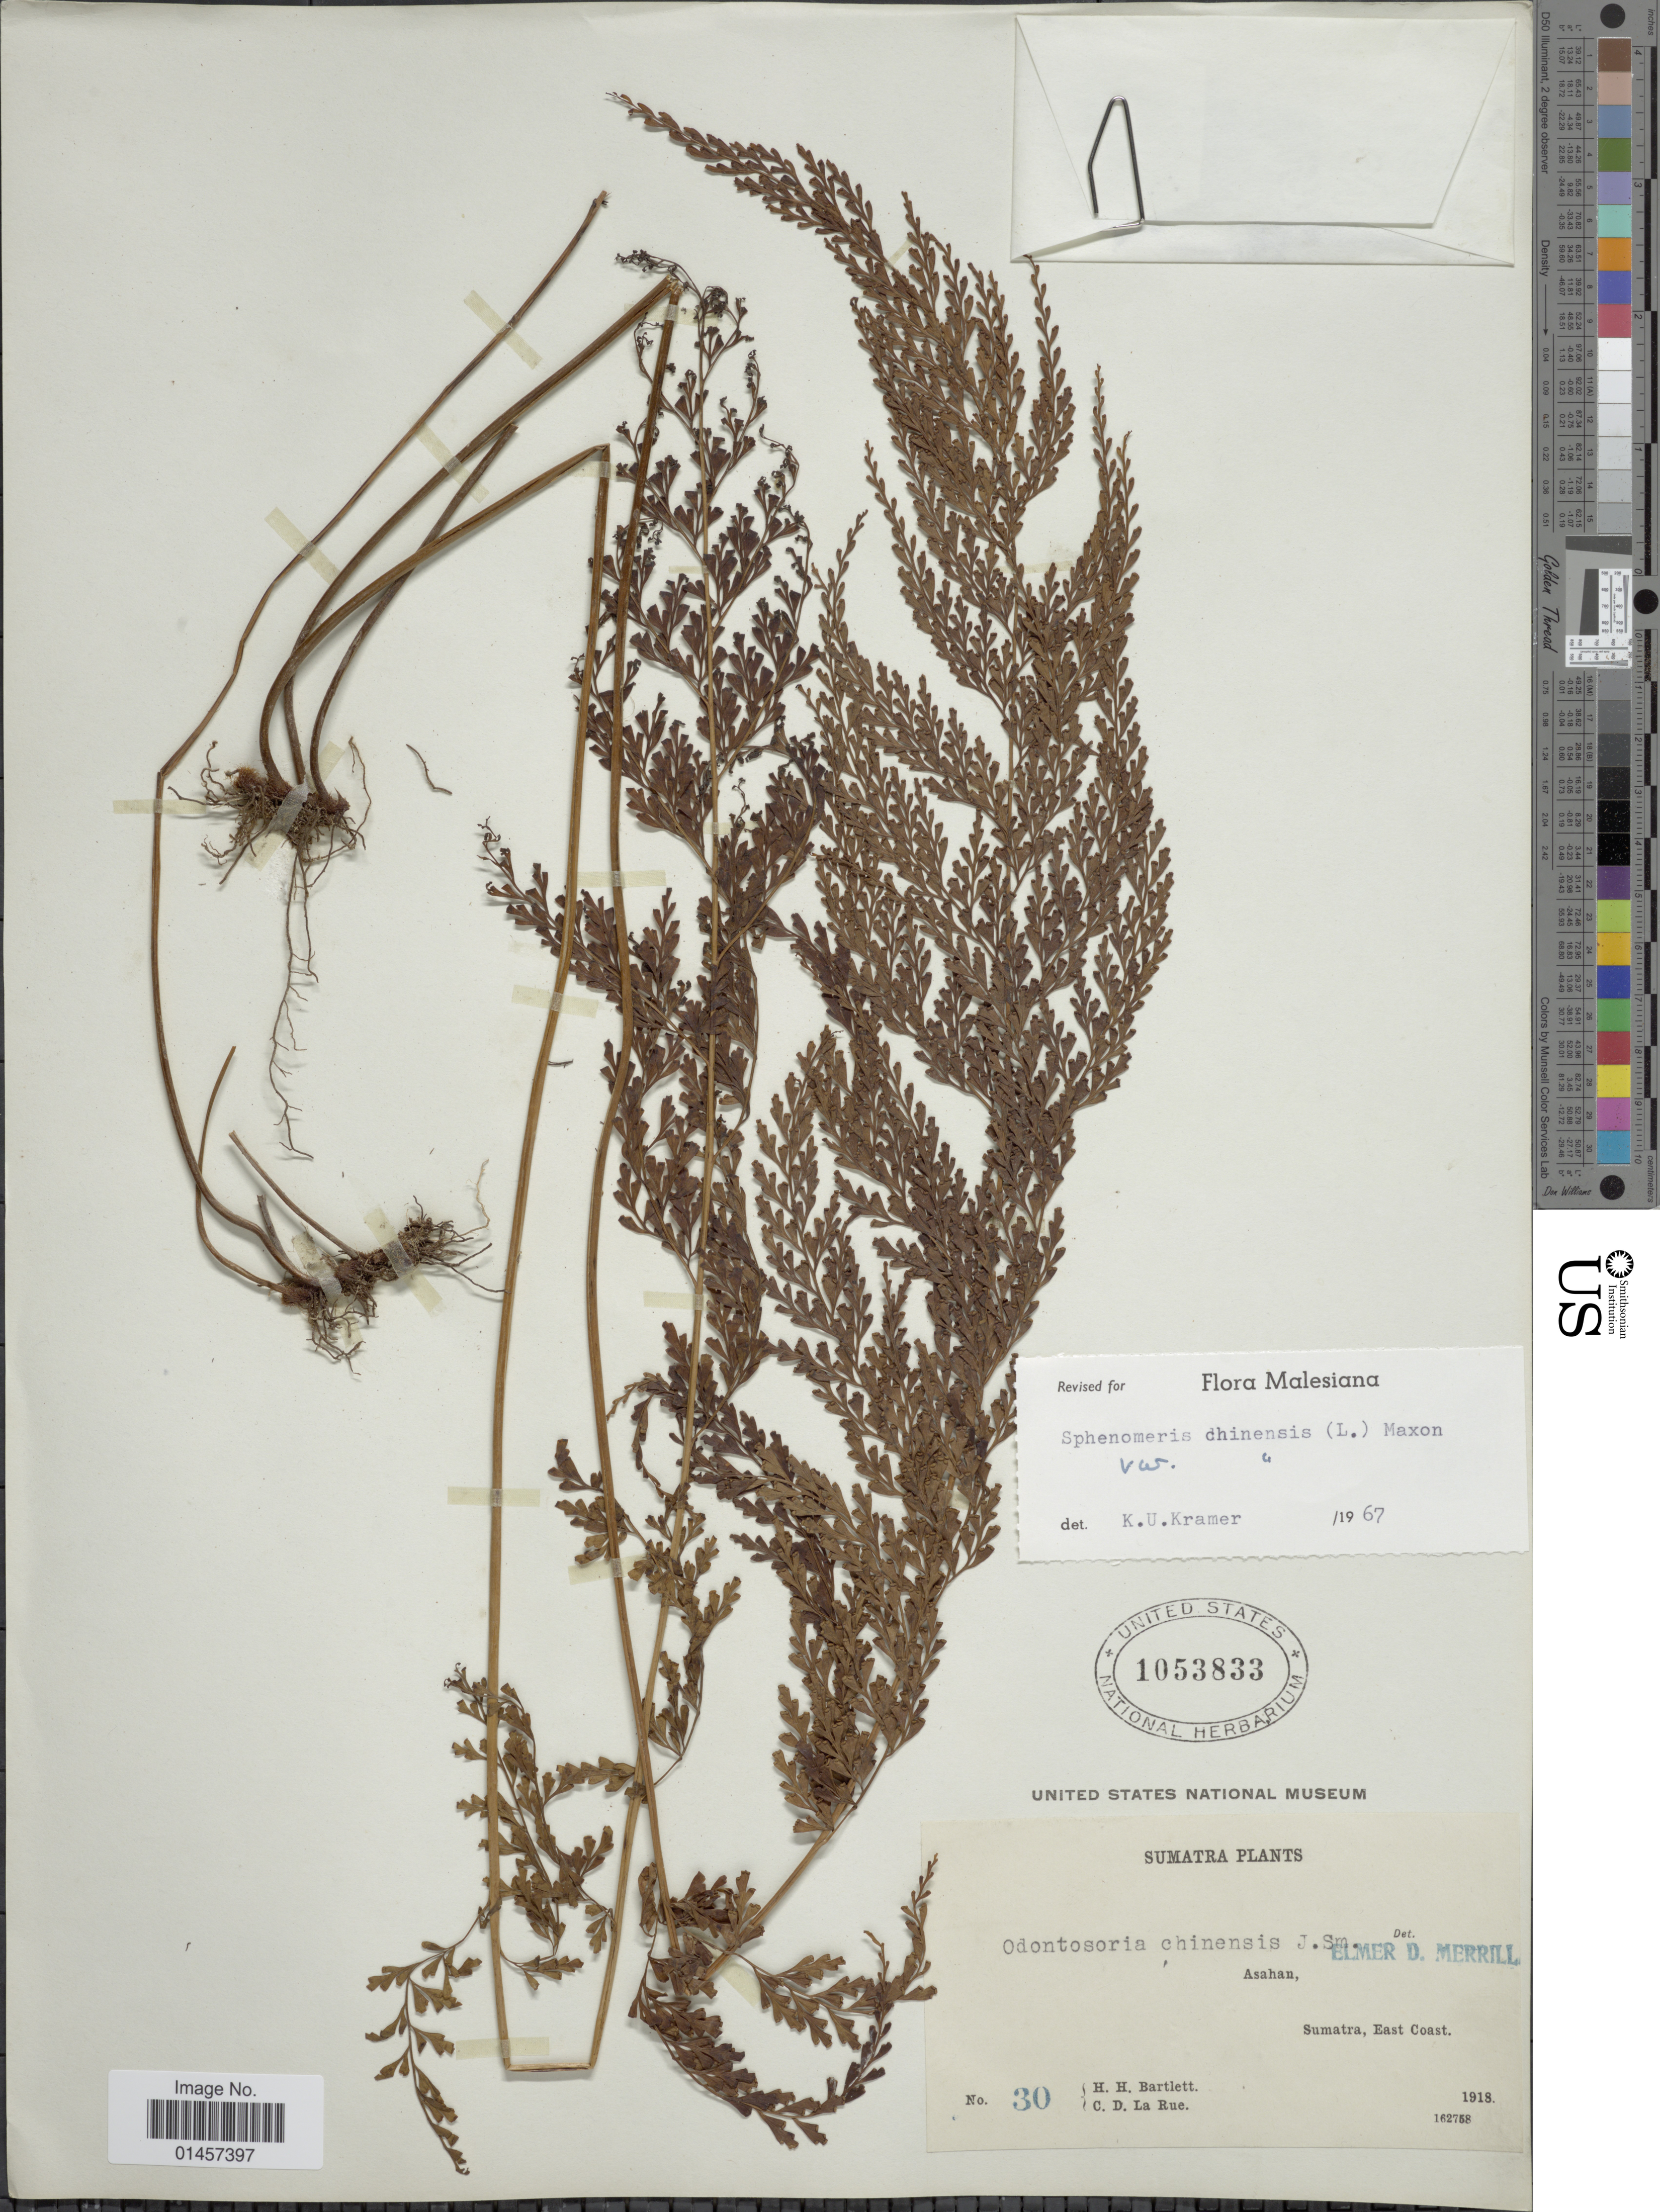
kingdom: Plantae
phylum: Tracheophyta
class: Polypodiopsida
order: Polypodiales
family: Lindsaeaceae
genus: Sphenomeris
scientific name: Sphenomeris chinensis var. chinensis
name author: (L.) Maxon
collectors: H. H. Bartlett & C. La Rue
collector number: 30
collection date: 1918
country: Indonesia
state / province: Sumatra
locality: Sumatra Plants, Asahau, Sumatra, East Coast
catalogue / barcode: US 1053833